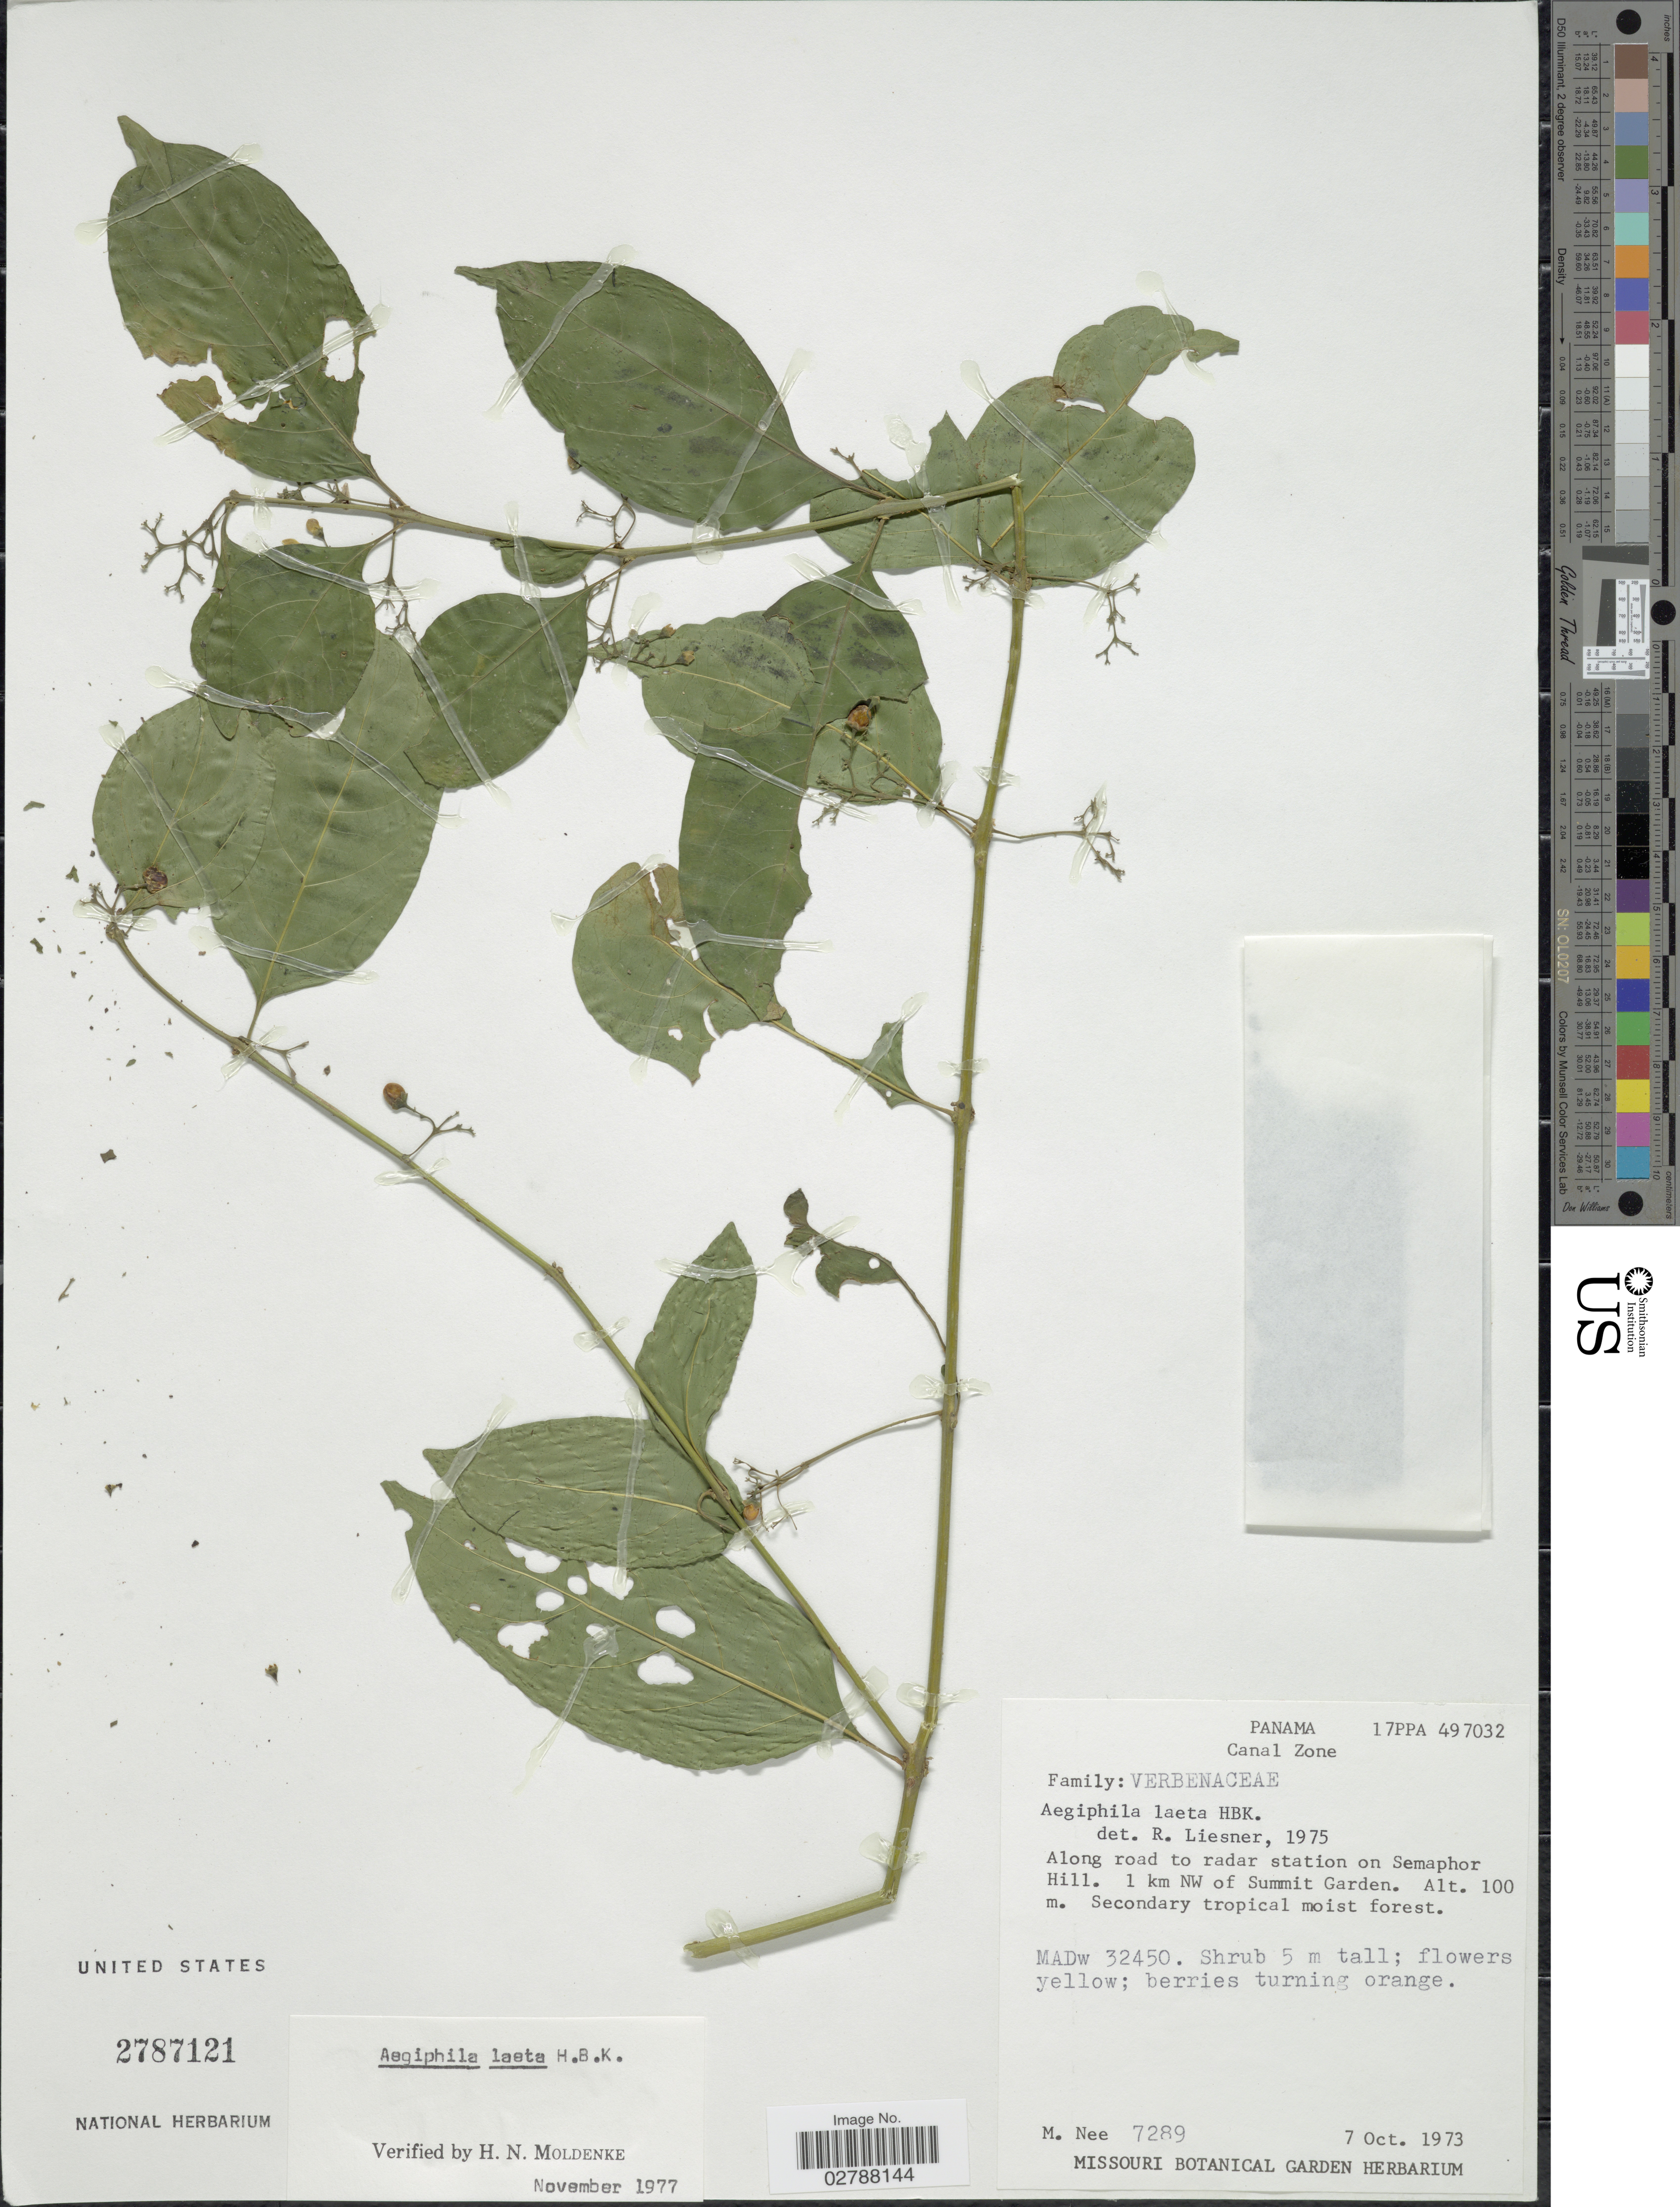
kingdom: Plantae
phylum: Tracheophyta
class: Magnoliopsida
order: Lamiales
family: Lamiaceae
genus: Aegiphila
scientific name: Aegiphila laeta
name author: Kunth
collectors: M. Nee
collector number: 7289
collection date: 1973-10-07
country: Panama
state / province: Colón / Panamá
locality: Canal Zone. Along road to radar station to Semaphor Hill. 1 km NW of Summit Garden.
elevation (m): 100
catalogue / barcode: US 2787121